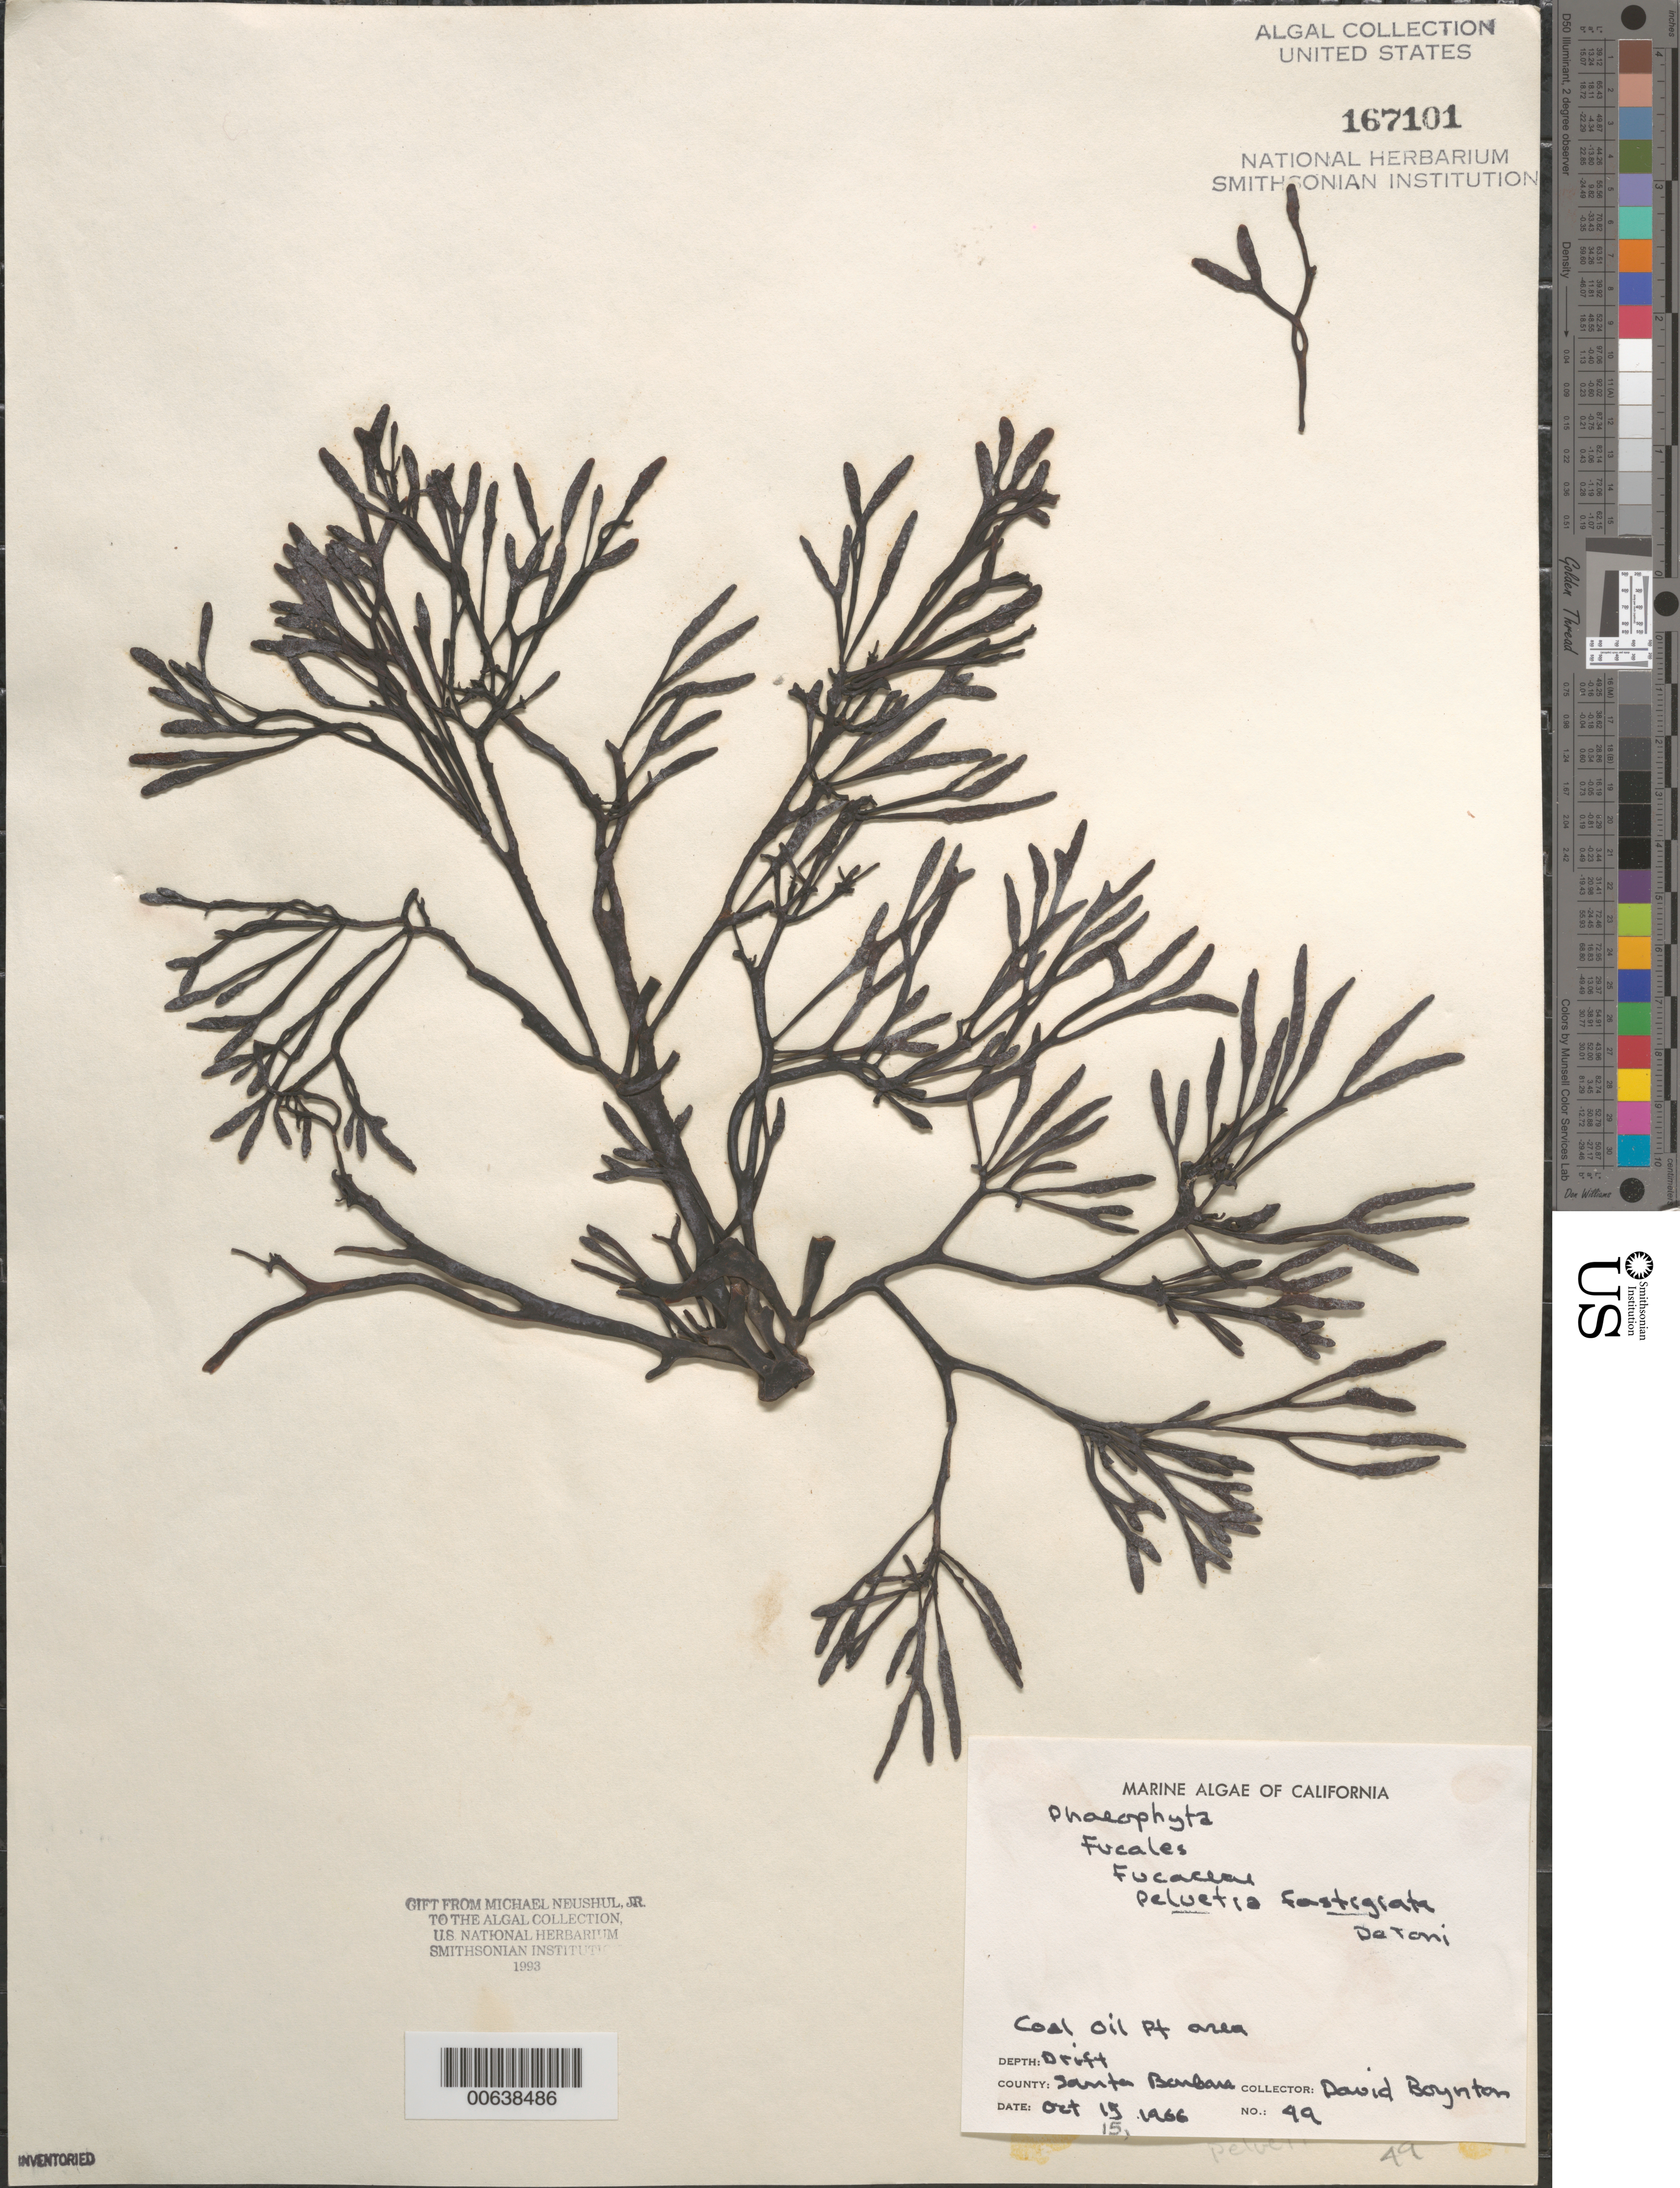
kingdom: Chromista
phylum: Ochrophyta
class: Phaeophyceae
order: Fucales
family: Fucaceae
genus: Silvetia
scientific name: Silvetia compressa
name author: (J. Agardh) E.A. Serrão et al.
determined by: Algae name updating Project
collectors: D. Boynton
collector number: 99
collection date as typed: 15 Oct 1966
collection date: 1966-10-15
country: United States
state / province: California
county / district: Santa Barbara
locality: Coal Oil Point area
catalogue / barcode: US 167101